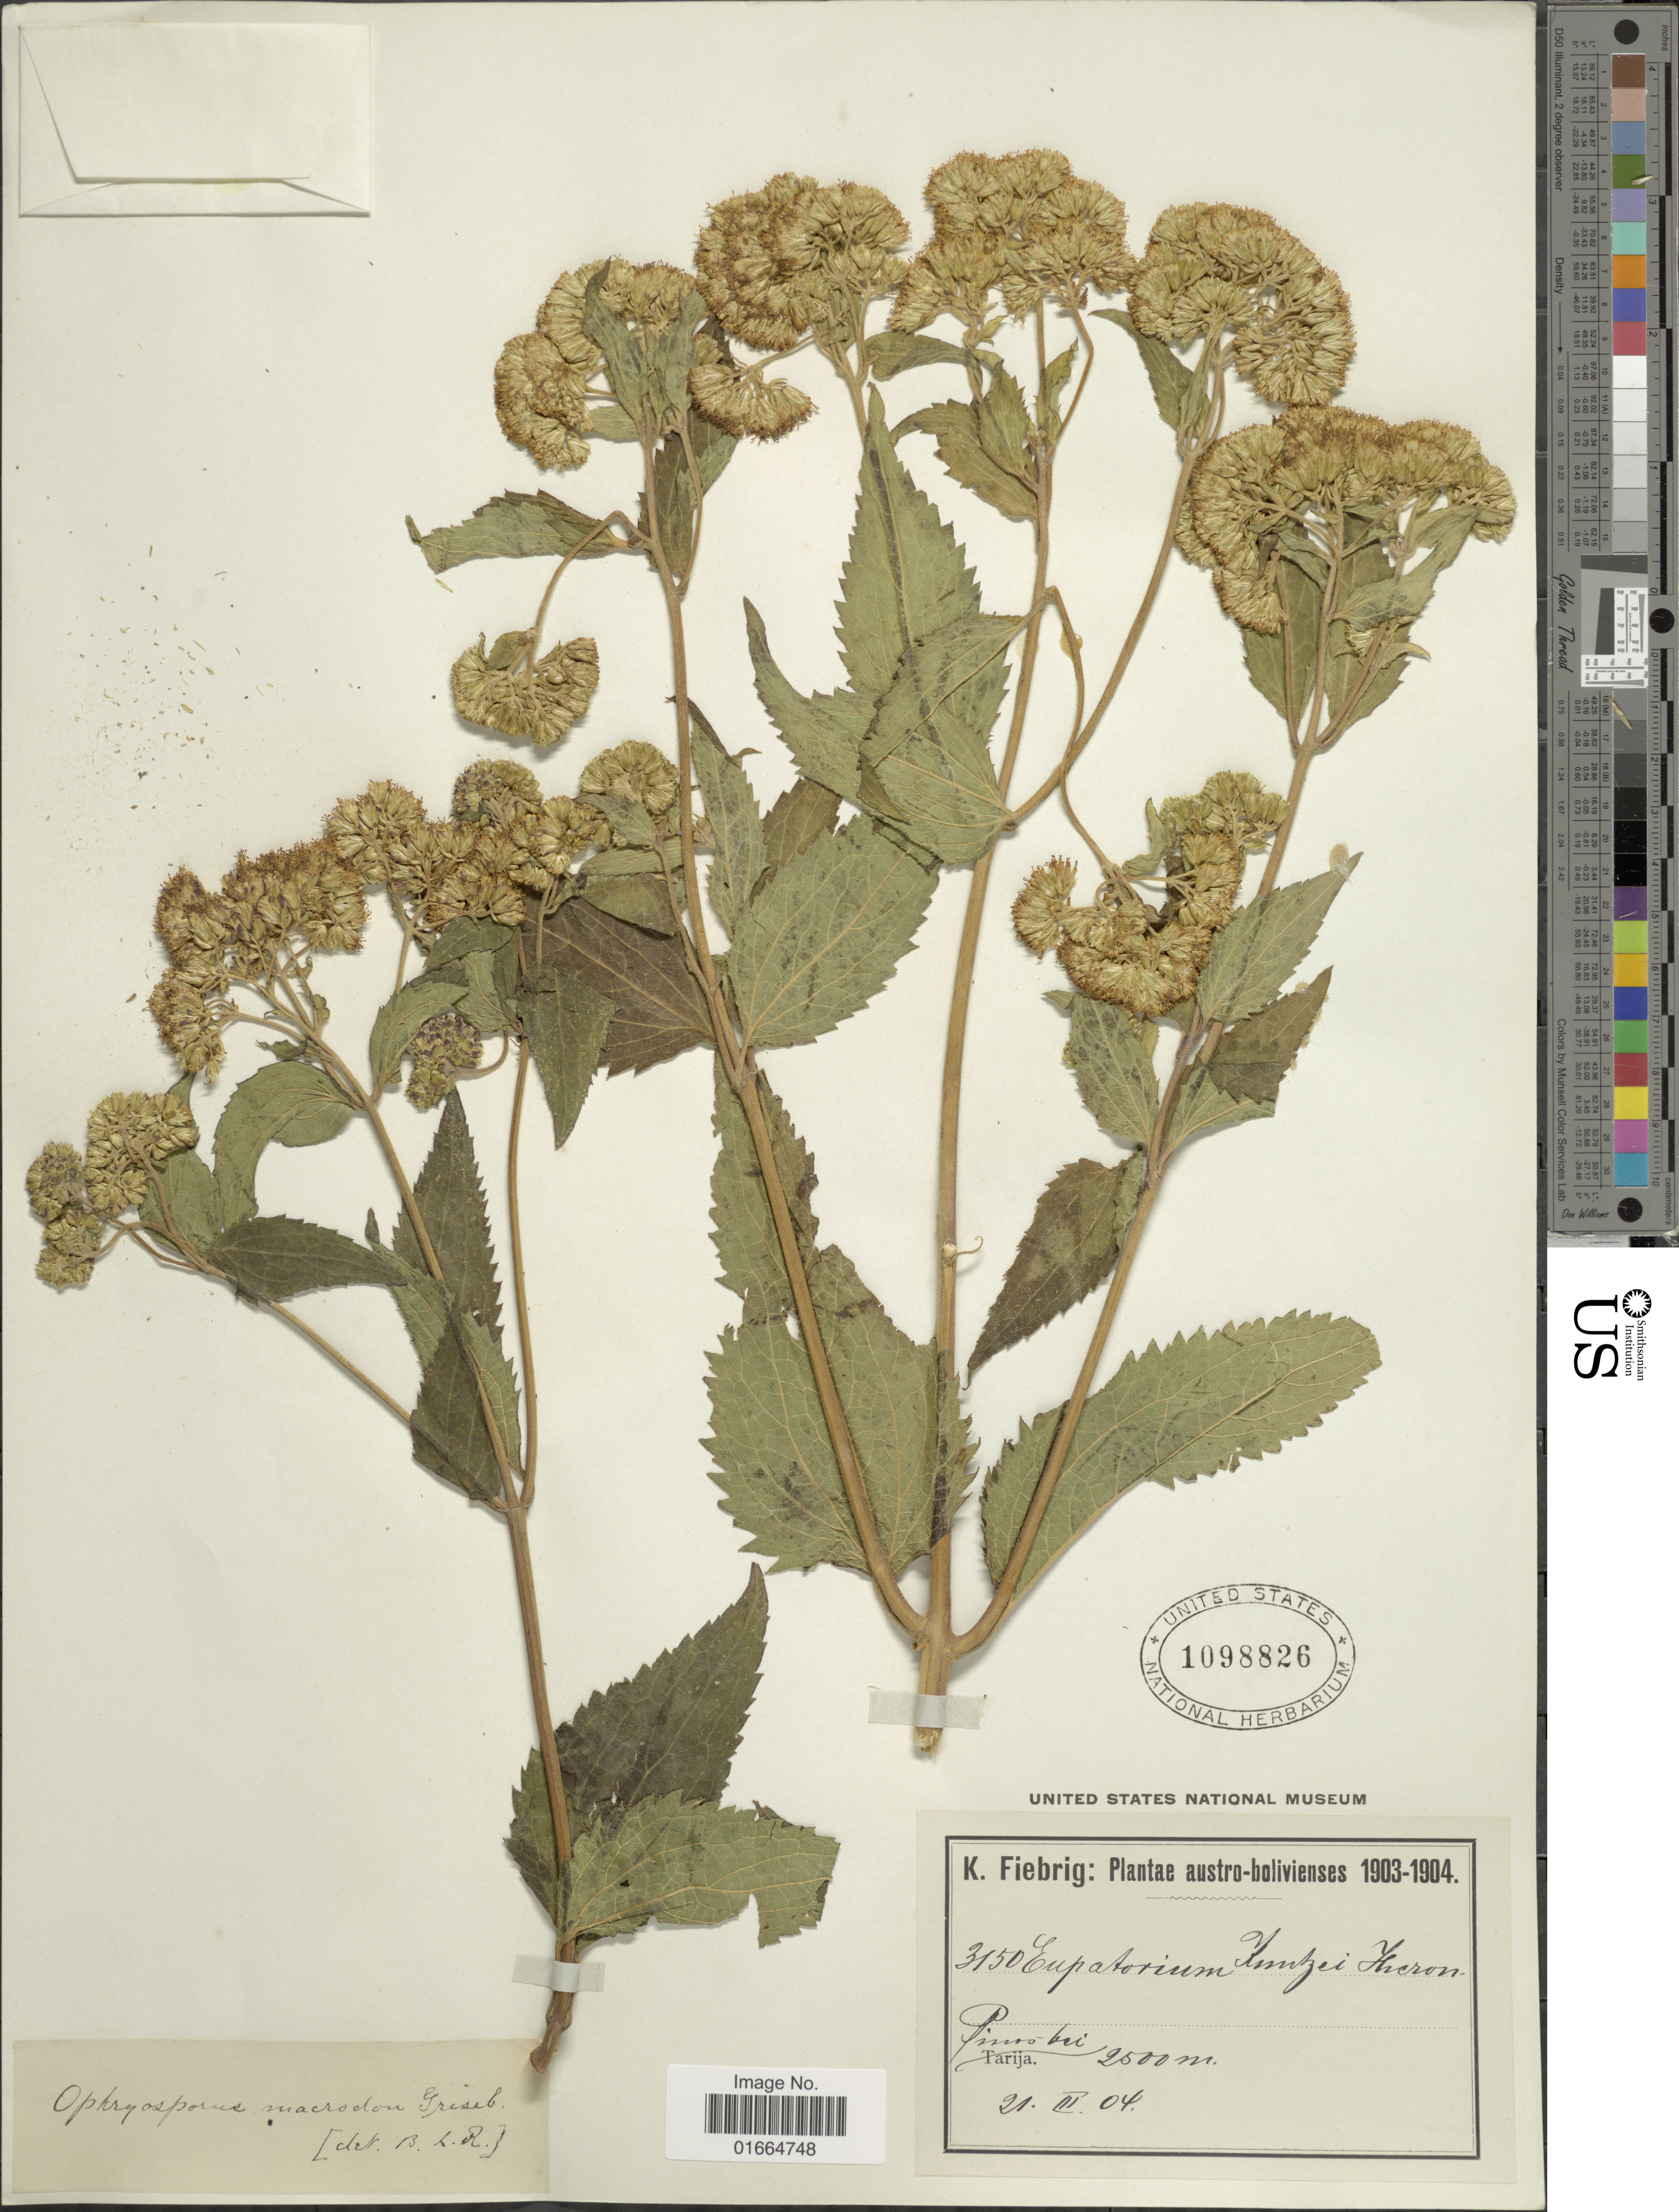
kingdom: Plantae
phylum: Tracheophyta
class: Magnoliopsida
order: Asterales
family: Asteraceae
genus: Ophryosporus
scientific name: Ophryosporus macrodon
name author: Griseb.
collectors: K. Fiebrig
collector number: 3150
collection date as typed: Transcribed d/m/y: 21/3/4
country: Bolivia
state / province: Tarija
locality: Pinso-bei, Tarija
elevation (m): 2500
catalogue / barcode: US 1098826